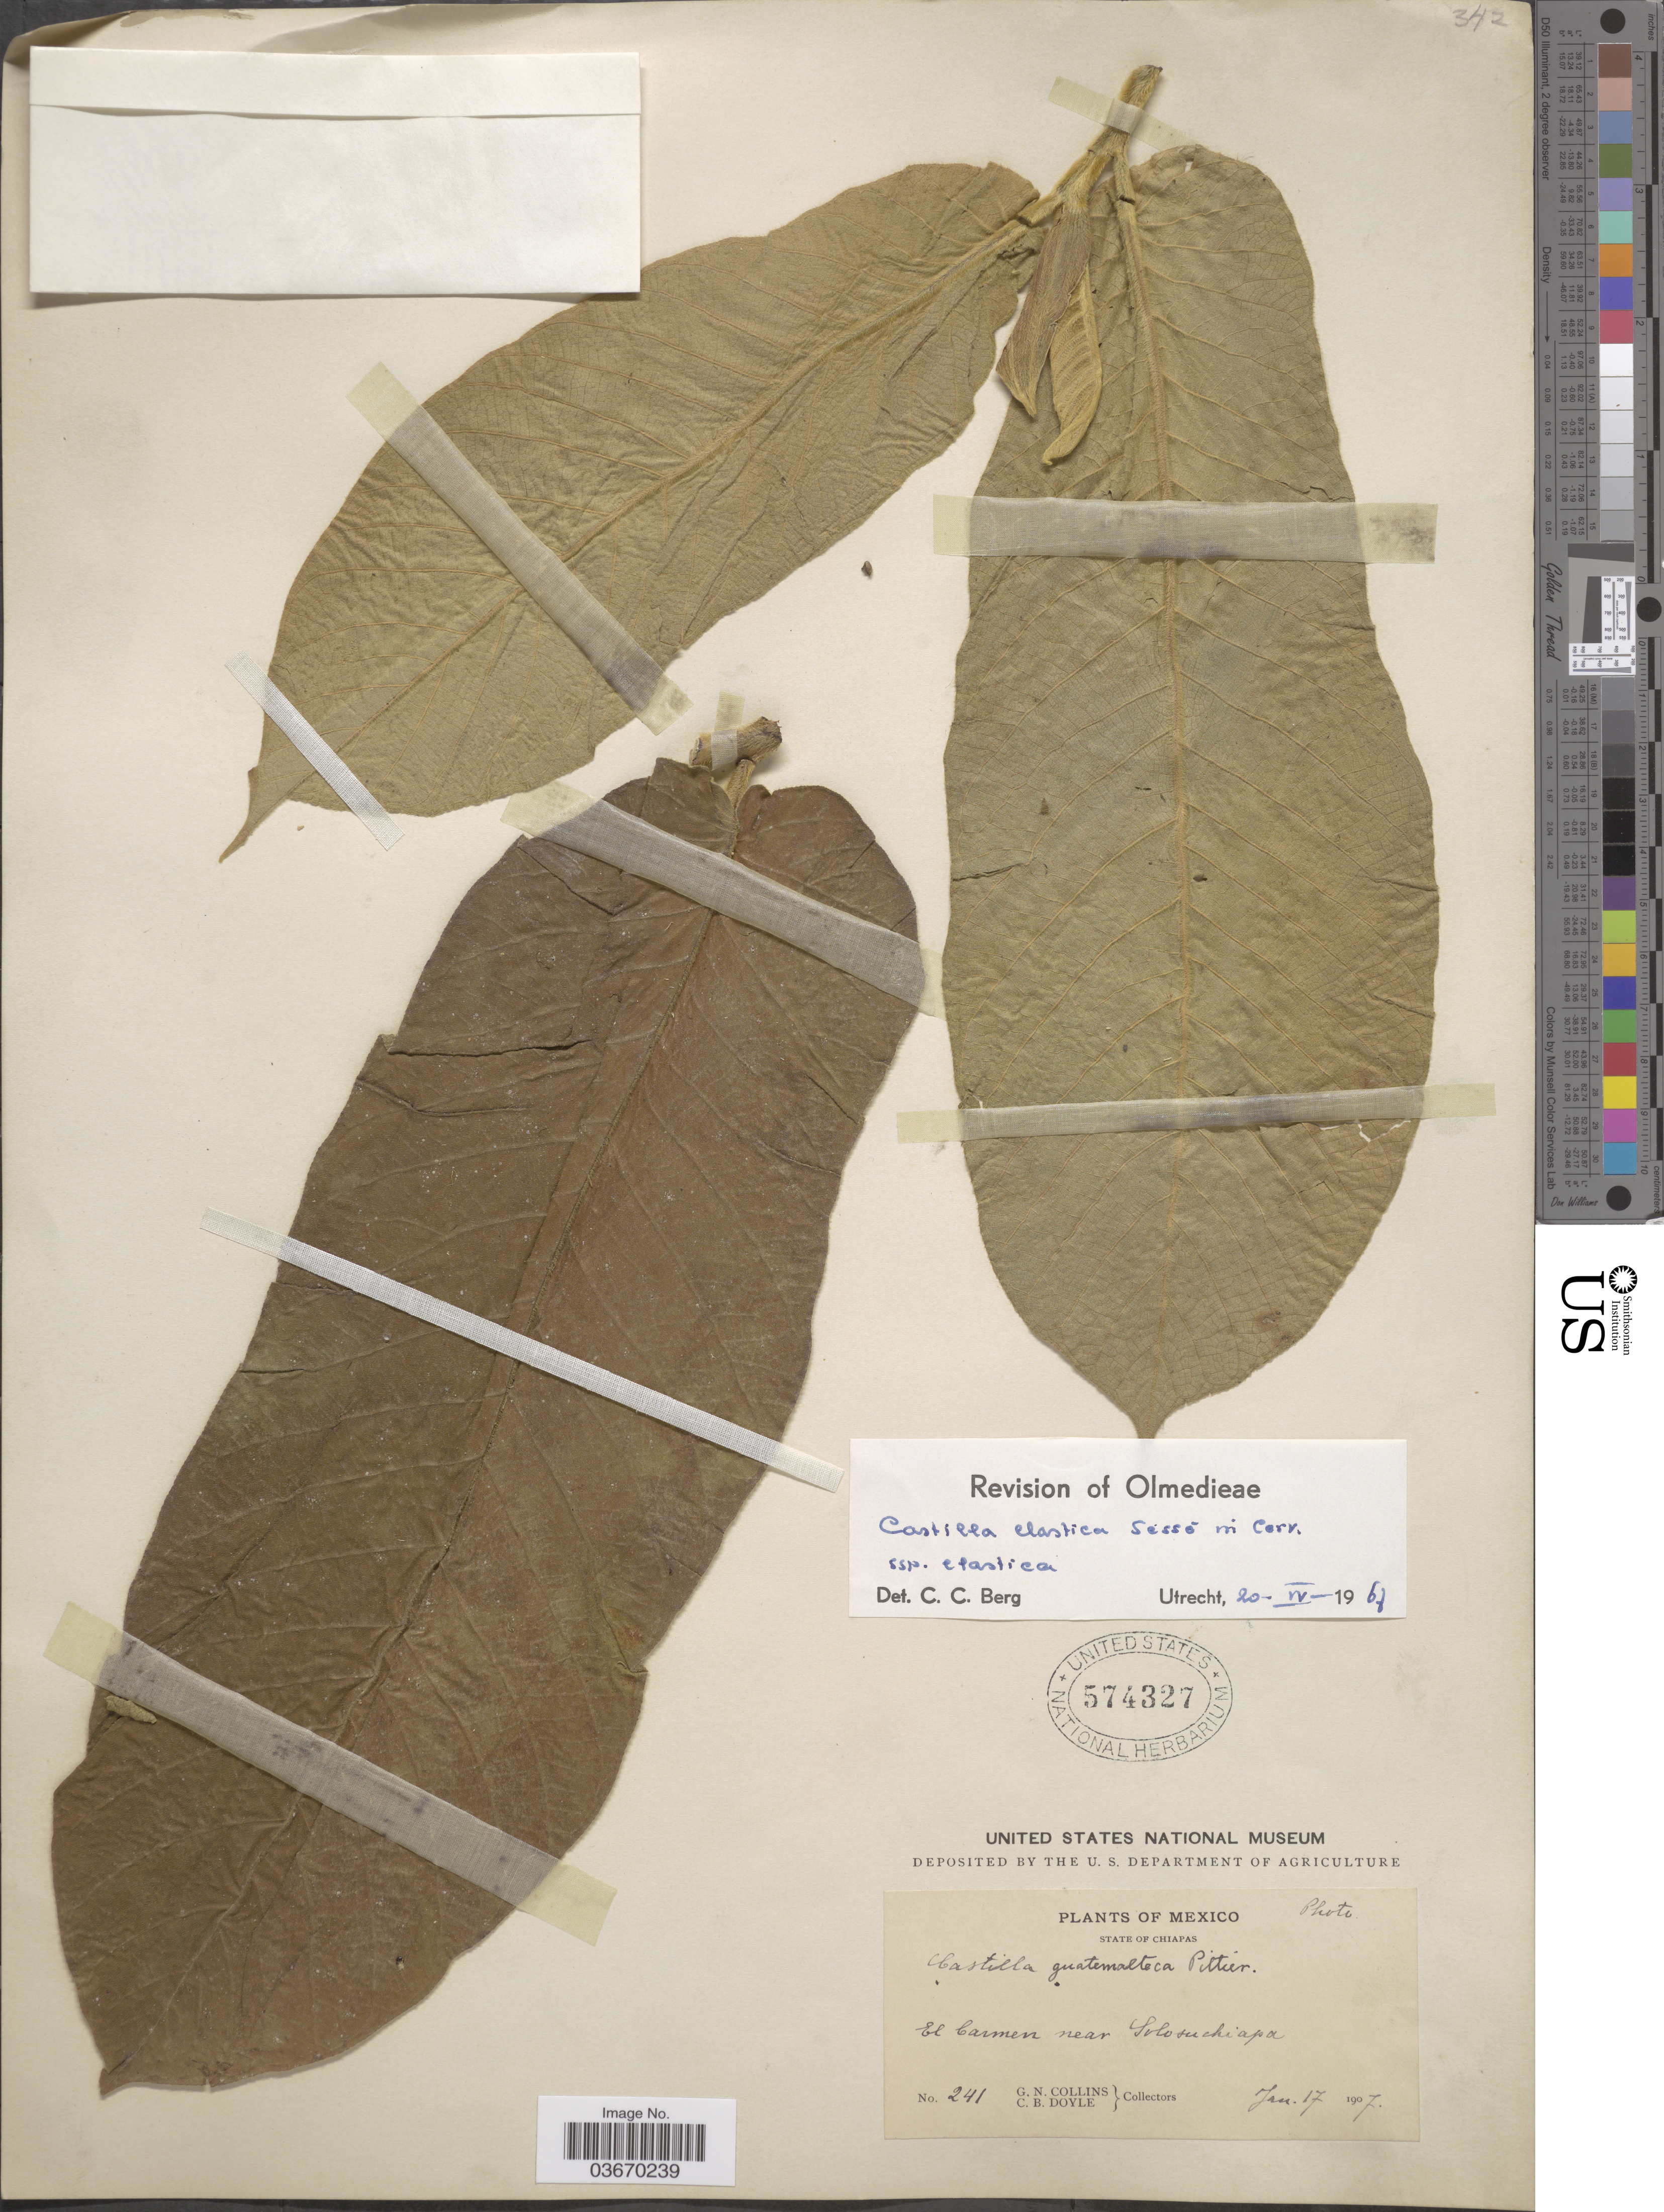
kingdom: Plantae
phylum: Tracheophyta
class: Magnoliopsida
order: Rosales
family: Moraceae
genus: Castilla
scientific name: Castilla elastica subsp. elastica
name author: Sessé ex Cerv.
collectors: G. Collins & C. Doyle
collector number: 241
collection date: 1907-01-17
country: Mexico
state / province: Chiapas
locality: El Carmen near Solosuchiapa.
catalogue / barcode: US 574327